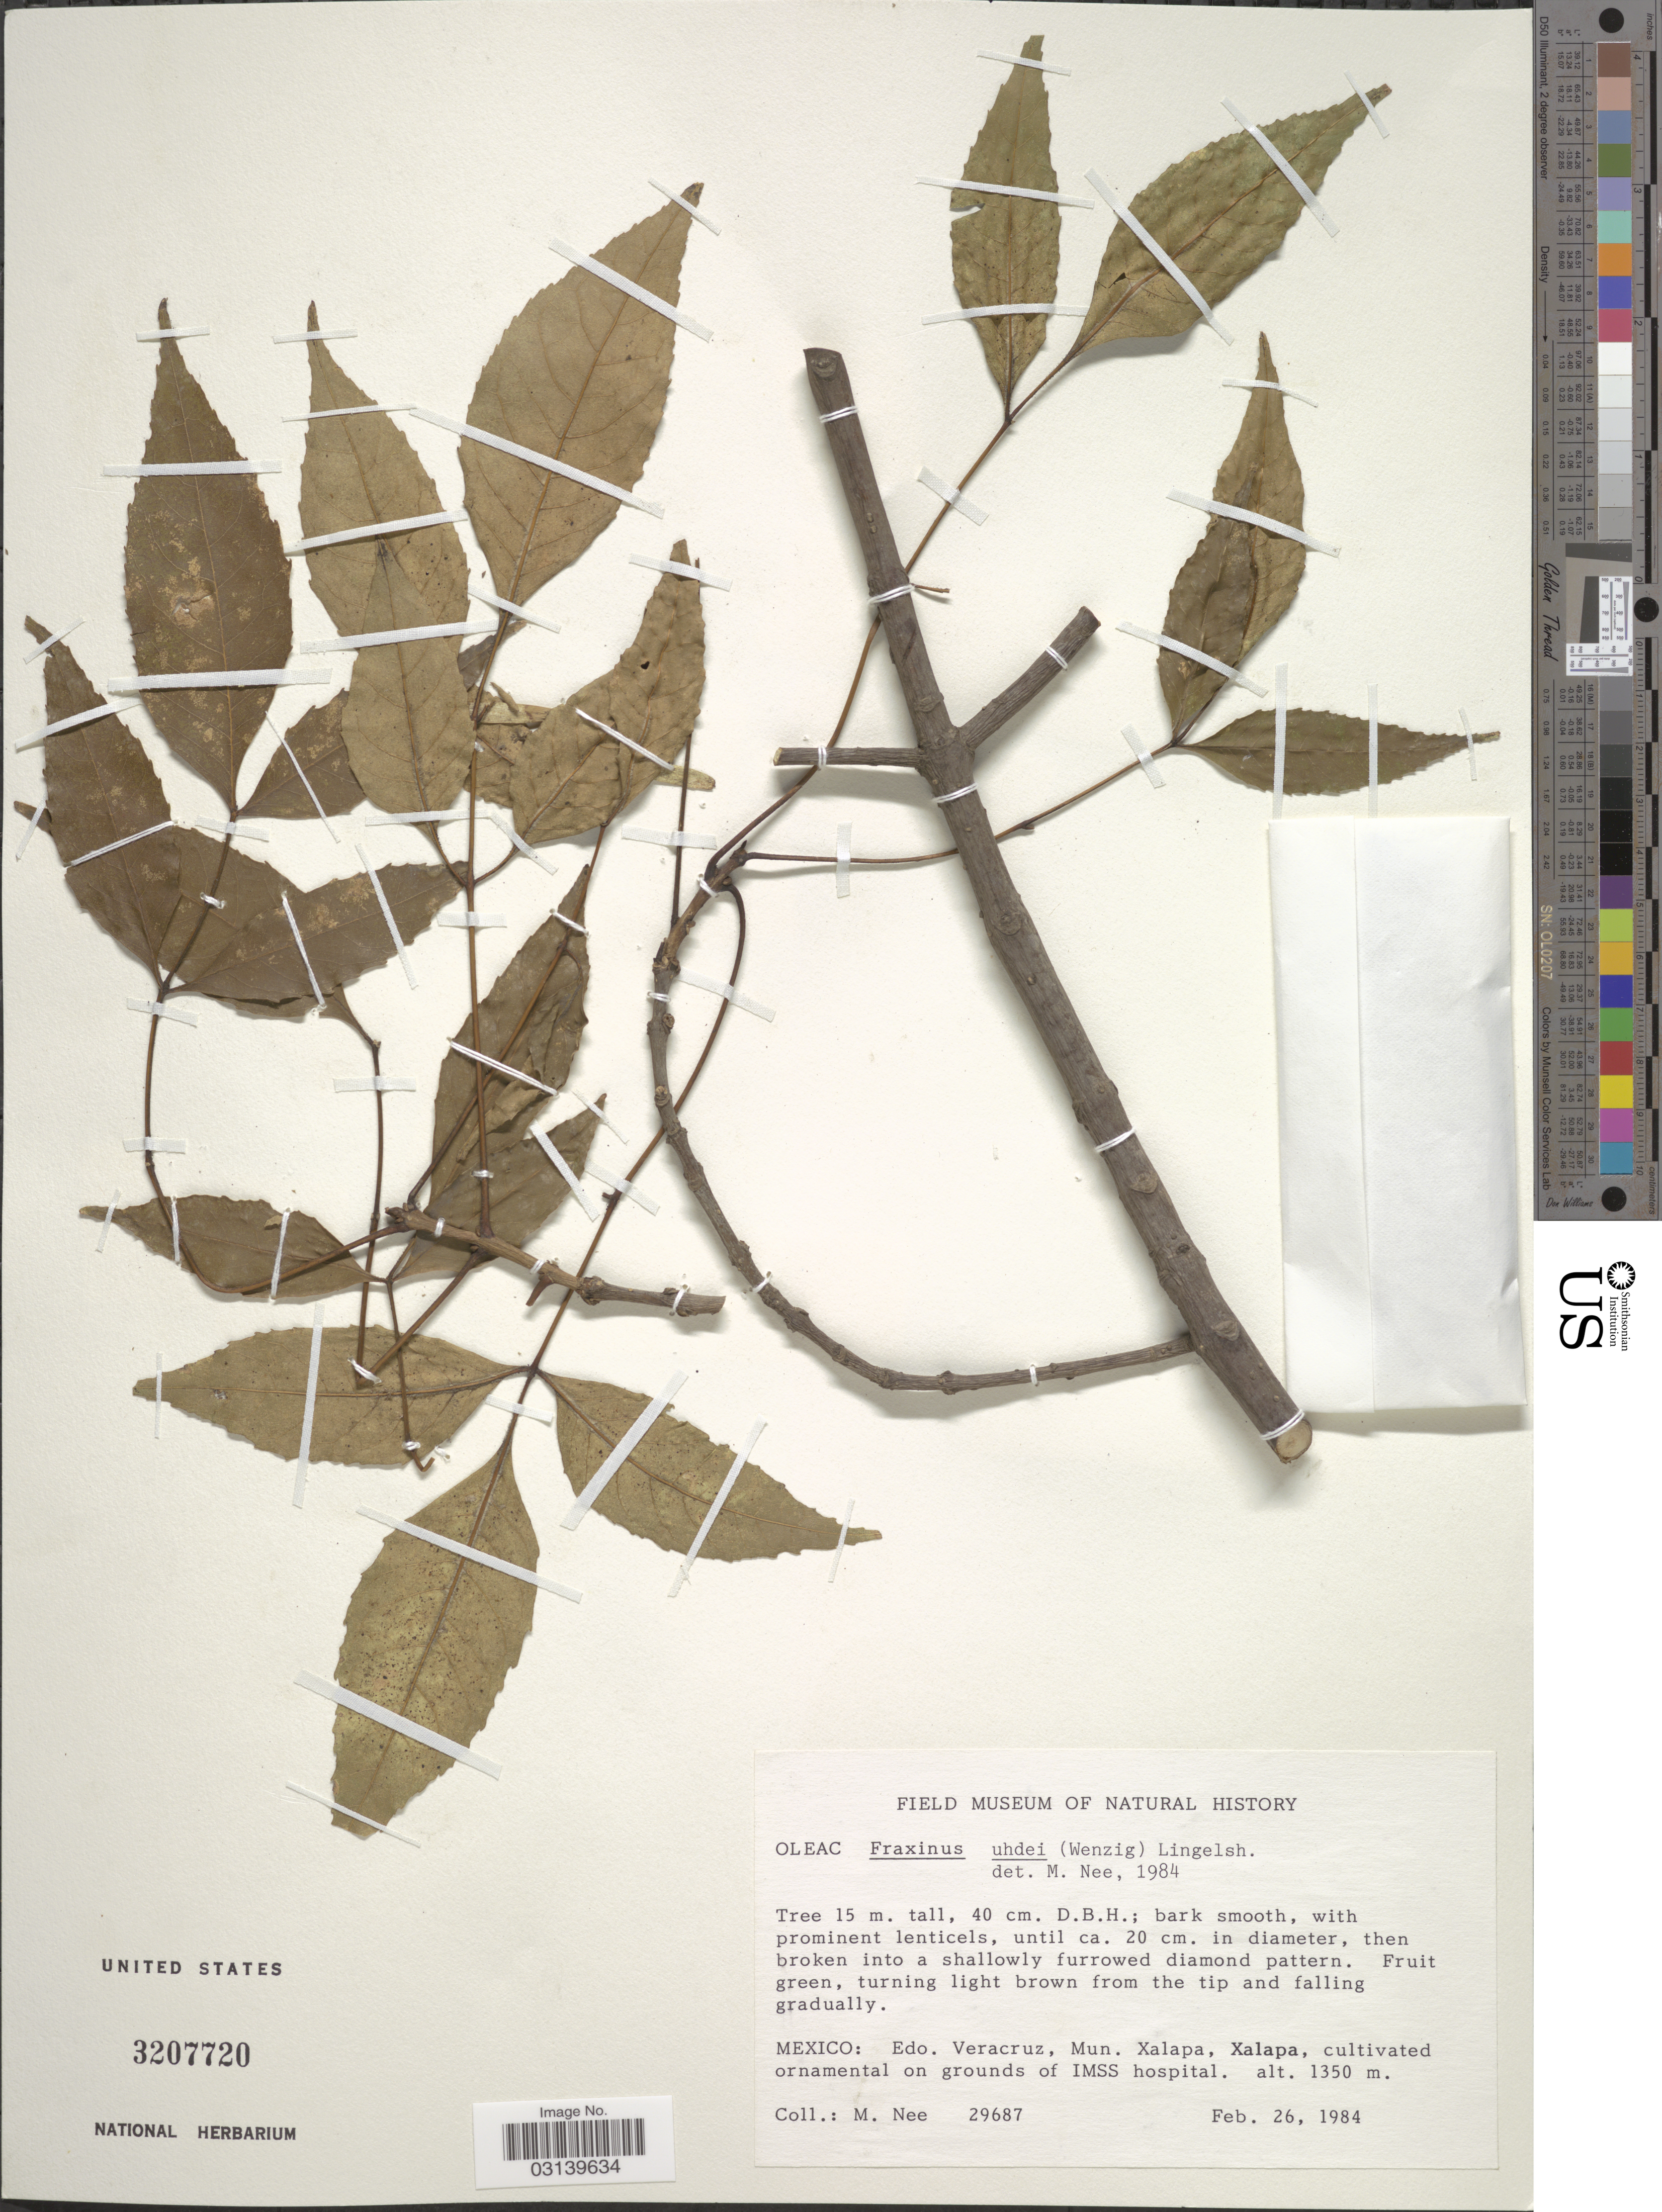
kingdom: Plantae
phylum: Tracheophyta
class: Magnoliopsida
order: Lamiales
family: Oleaceae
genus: Fraxinus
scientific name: Fraxinus uhdei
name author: (Wenz.) Lingelsh.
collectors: M. Nee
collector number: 29687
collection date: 1984-02-26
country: Mexico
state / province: Veracruz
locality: Edo. Veracruz, Mun. Xalapa, Xalapa, cultivated ornamental on grounds of IMSS hospital.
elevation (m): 1350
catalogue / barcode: US 3207720